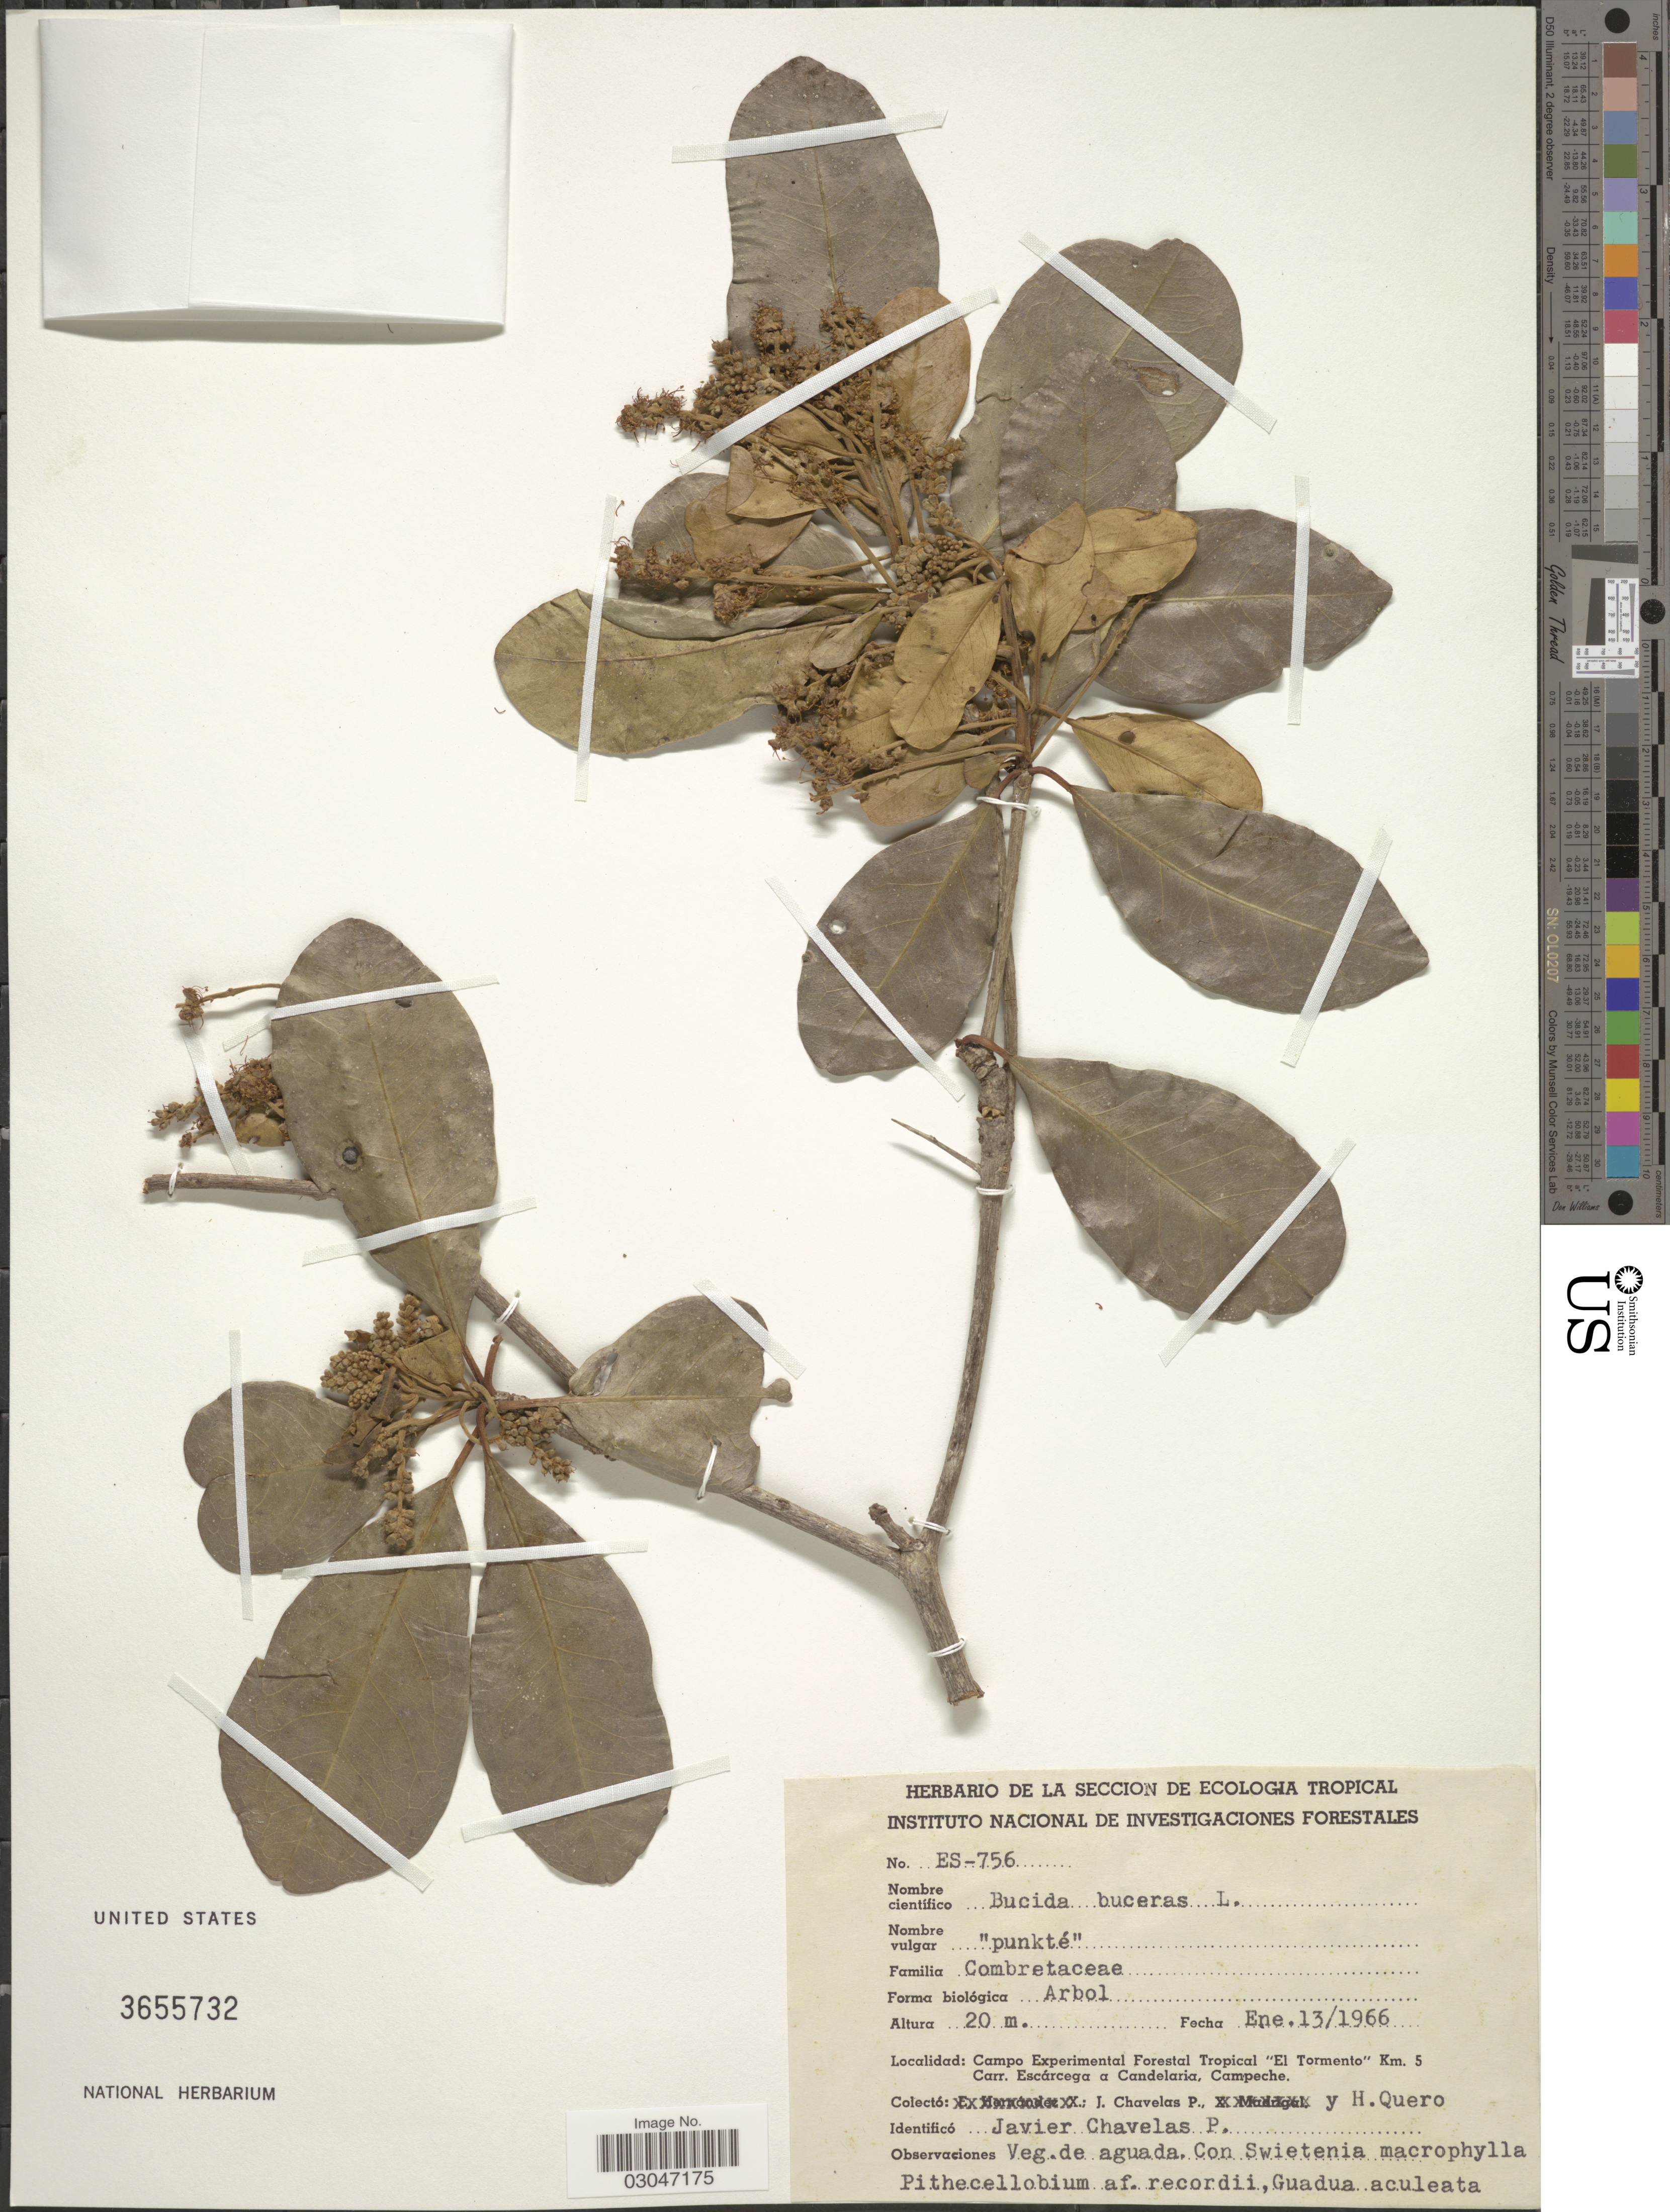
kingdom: Plantae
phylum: Tracheophyta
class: Magnoliopsida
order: Myrtales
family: Combretaceae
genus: Terminalia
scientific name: Terminalia buceras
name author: (L.) C. Wright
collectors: J. Chavelas P. & H. Quero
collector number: ES-756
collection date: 1966-01-13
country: Mexico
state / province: Campeche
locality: Campo Experimental Forestal Tropical "El Tormento" Km. 5 Carr. Escárcega a Candelaria, Campeche.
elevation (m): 20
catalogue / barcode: US 3655732